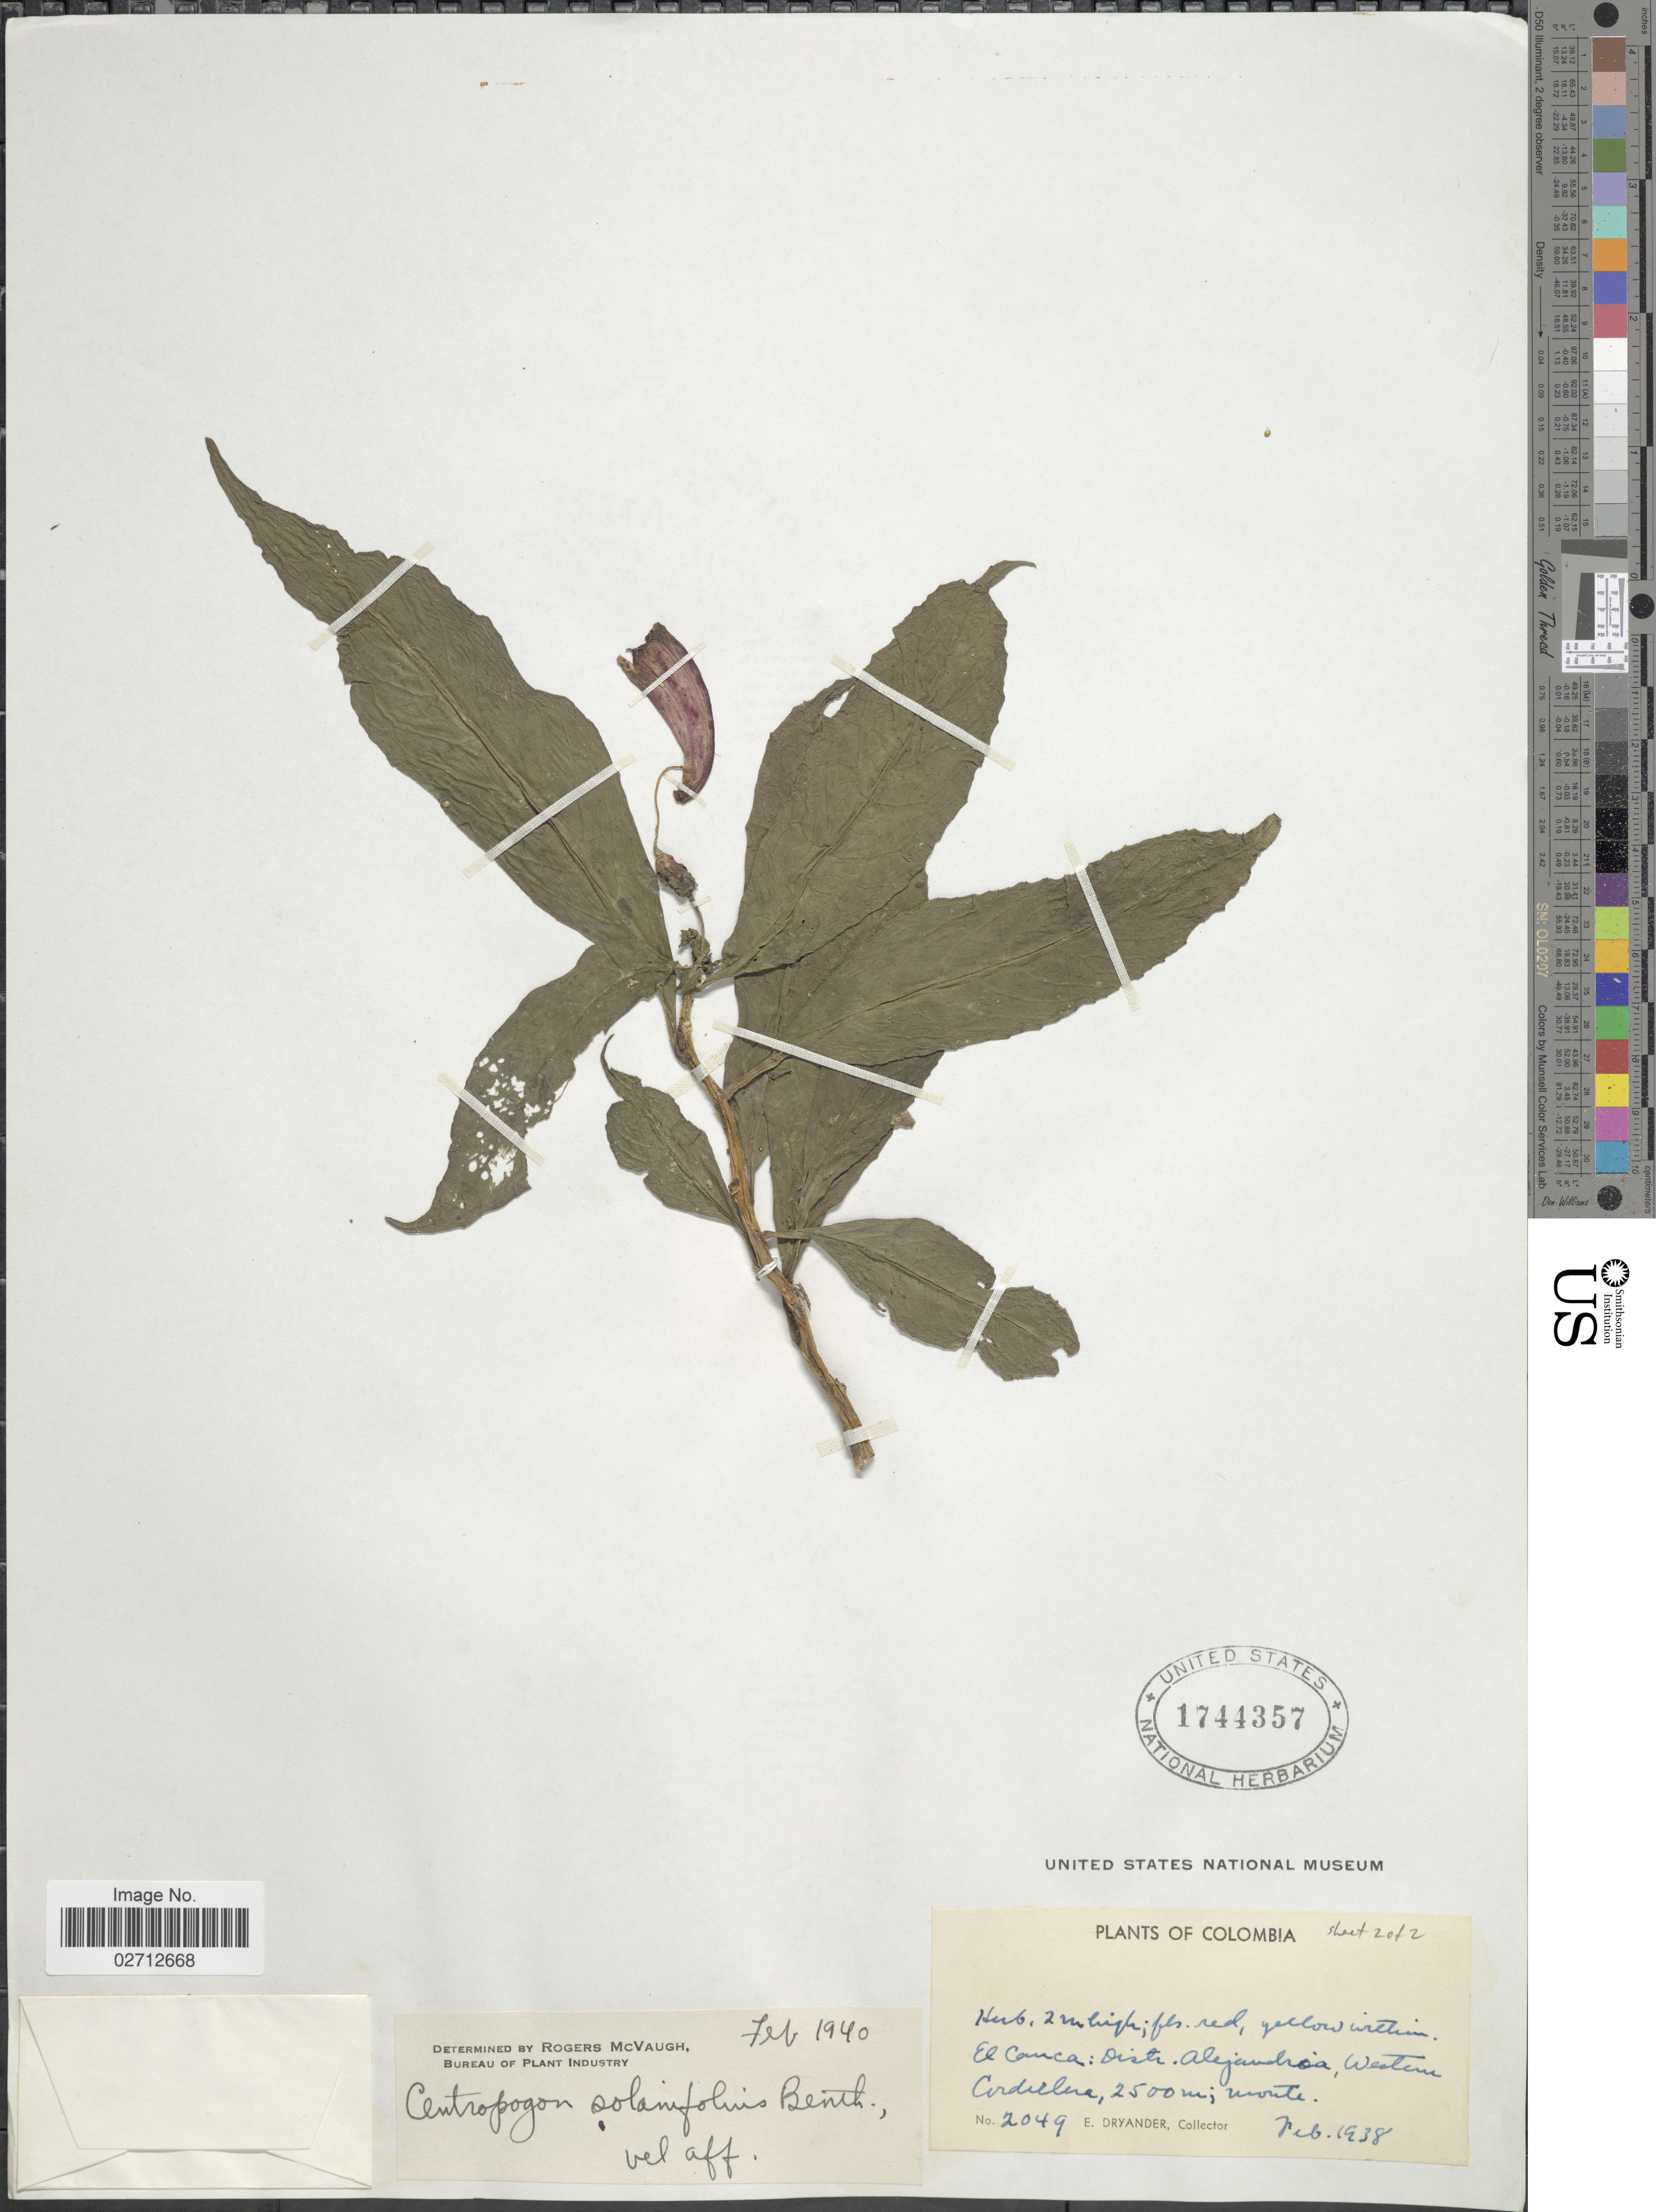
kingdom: Plantae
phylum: Tracheophyta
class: Magnoliopsida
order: Asterales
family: Campanulaceae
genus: Centropogon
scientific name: Centropogon solanifolius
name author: Benth.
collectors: E. Dryander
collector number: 2049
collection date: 1938-02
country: Colombia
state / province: Cauca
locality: El Cauca: Distr. Alejandro, Western Cordillera; monte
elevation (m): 2500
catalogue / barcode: US 1744357